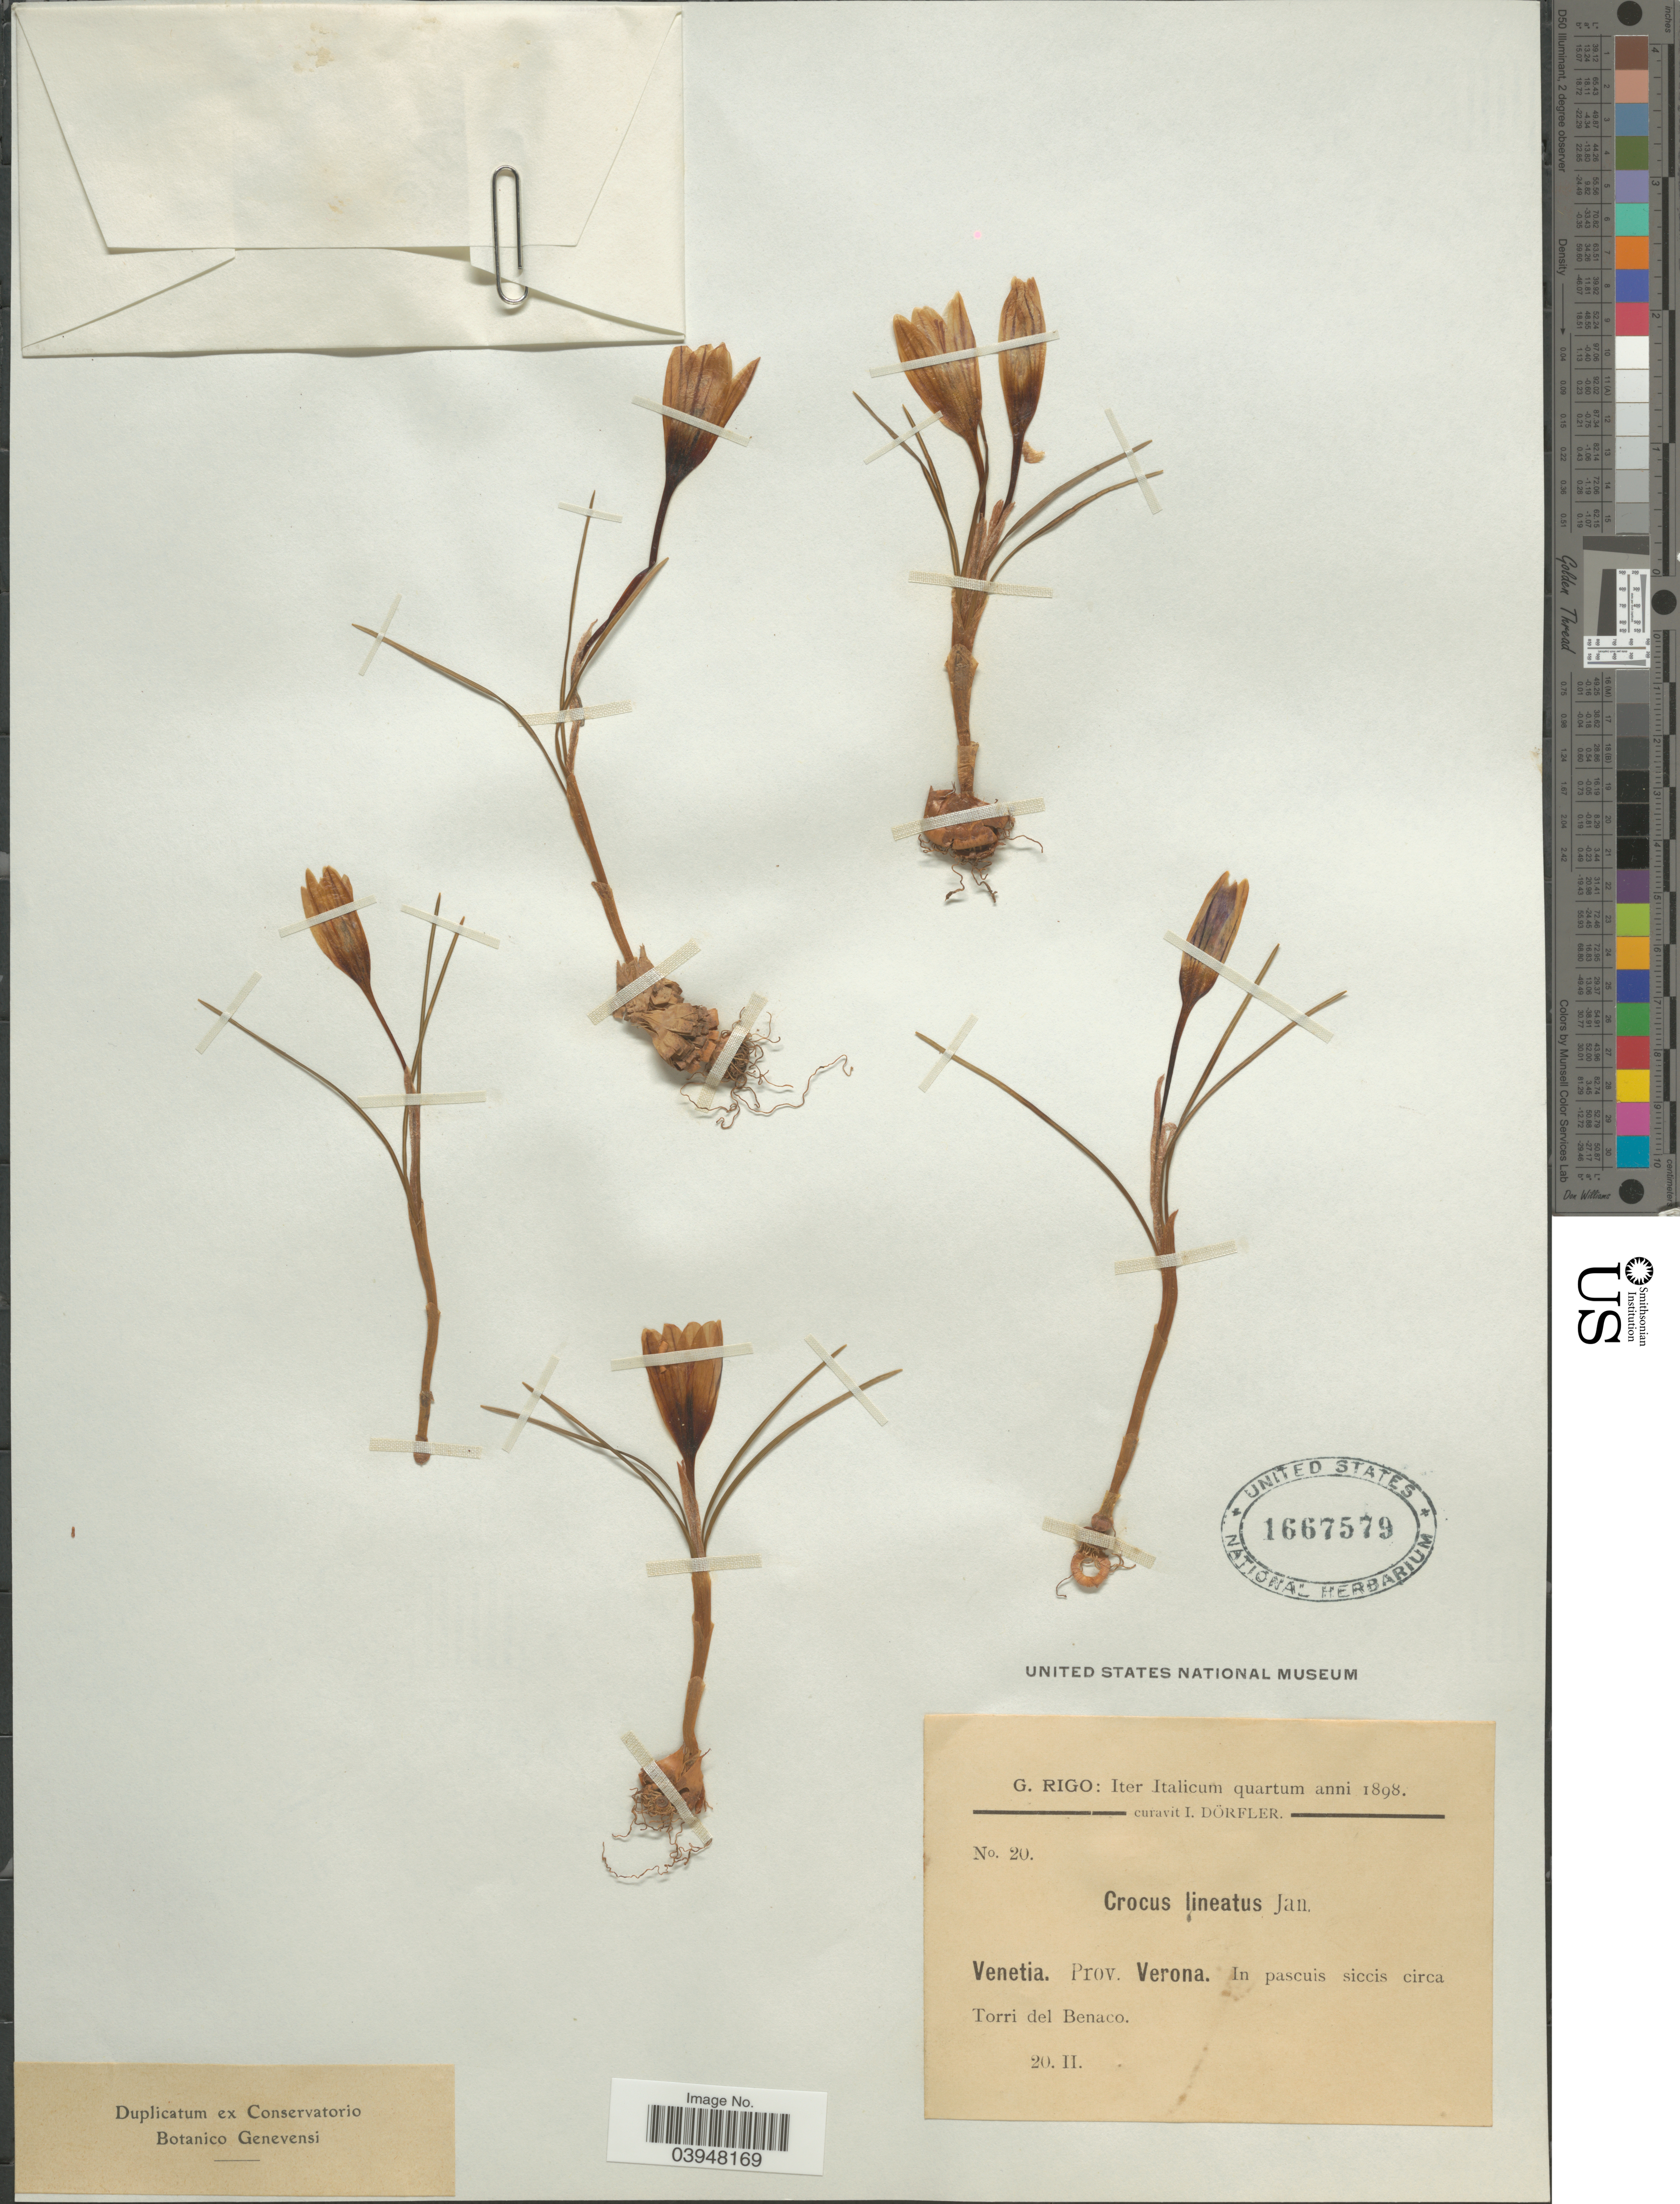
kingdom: Plantae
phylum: Tracheophyta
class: Liliopsida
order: Asparagales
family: Iridaceae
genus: Crocus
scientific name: Crocus lineatus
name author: Jan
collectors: G. Rigo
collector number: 20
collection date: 1898-02-20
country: Italy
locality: Italicum. Venetia. Prov. Verona. In pascuis siccis circa Torri del Benaco.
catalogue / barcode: US 1667579